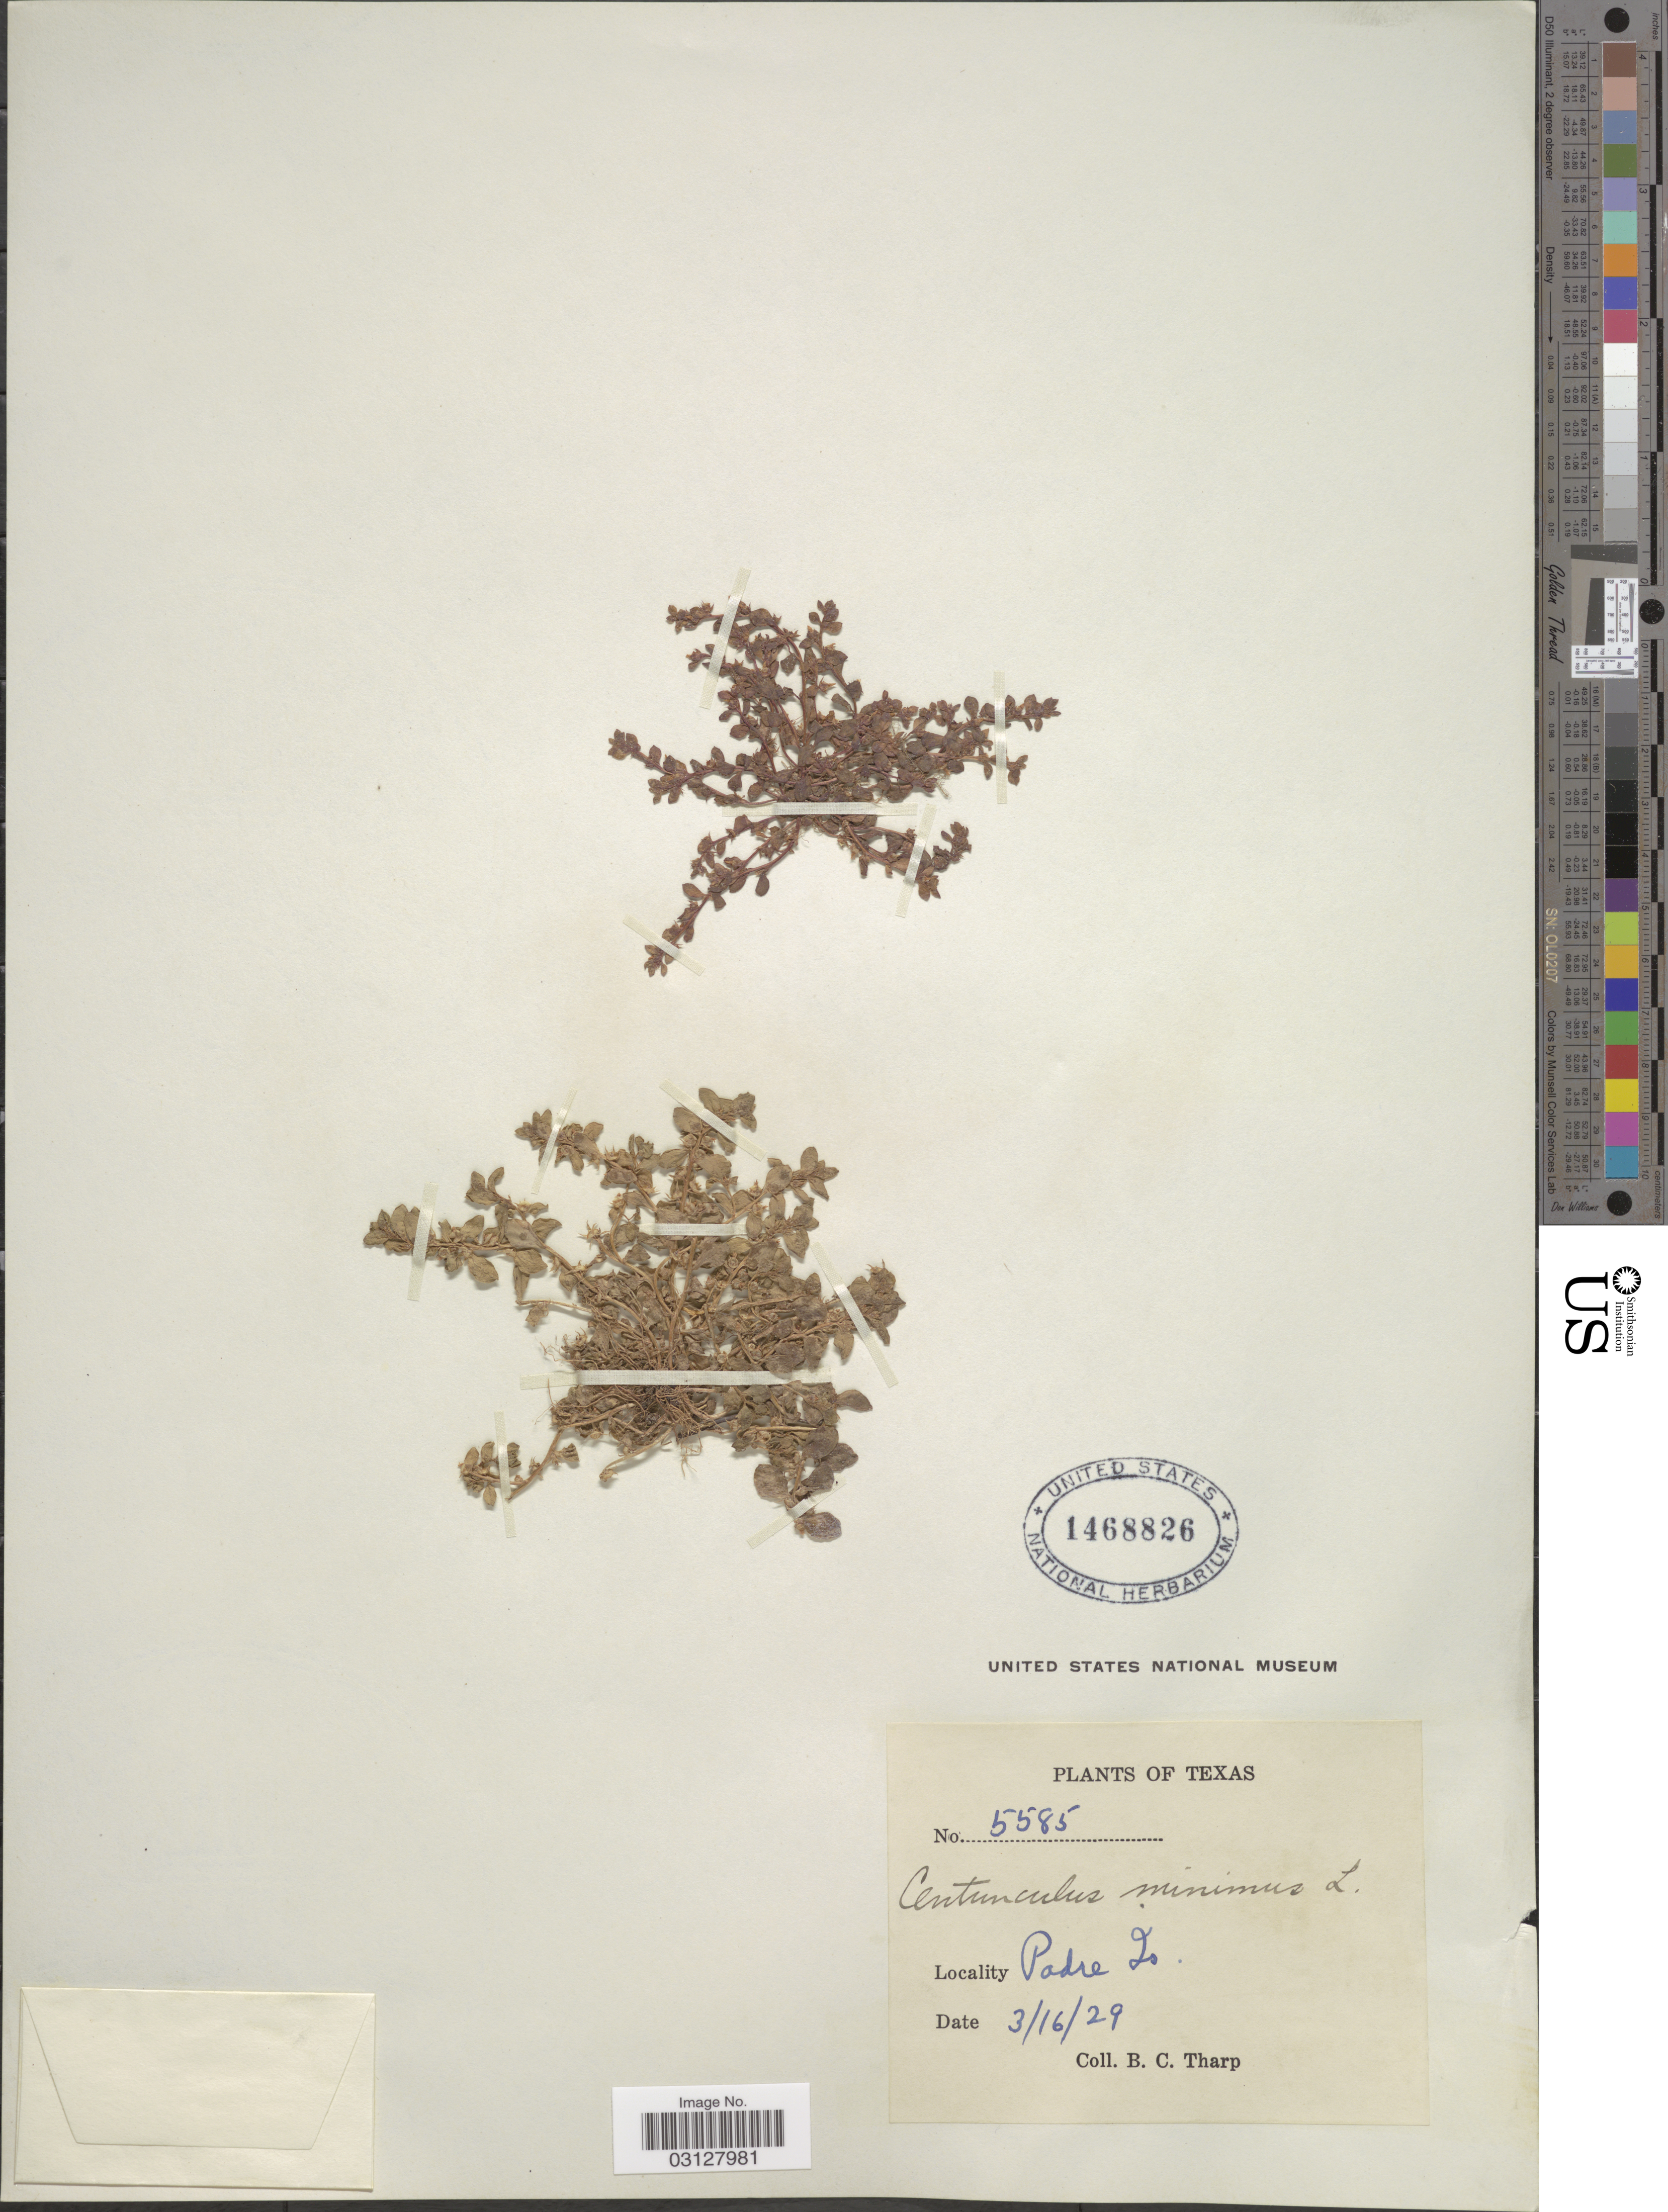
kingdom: Plantae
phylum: Tracheophyta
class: Magnoliopsida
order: Ericales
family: Primulaceae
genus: Centunculus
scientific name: Centunculus minimus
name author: L.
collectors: B. C. Tharp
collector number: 5585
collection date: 1929-03-16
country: United States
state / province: Texas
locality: Padre Is.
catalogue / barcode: US 1468826